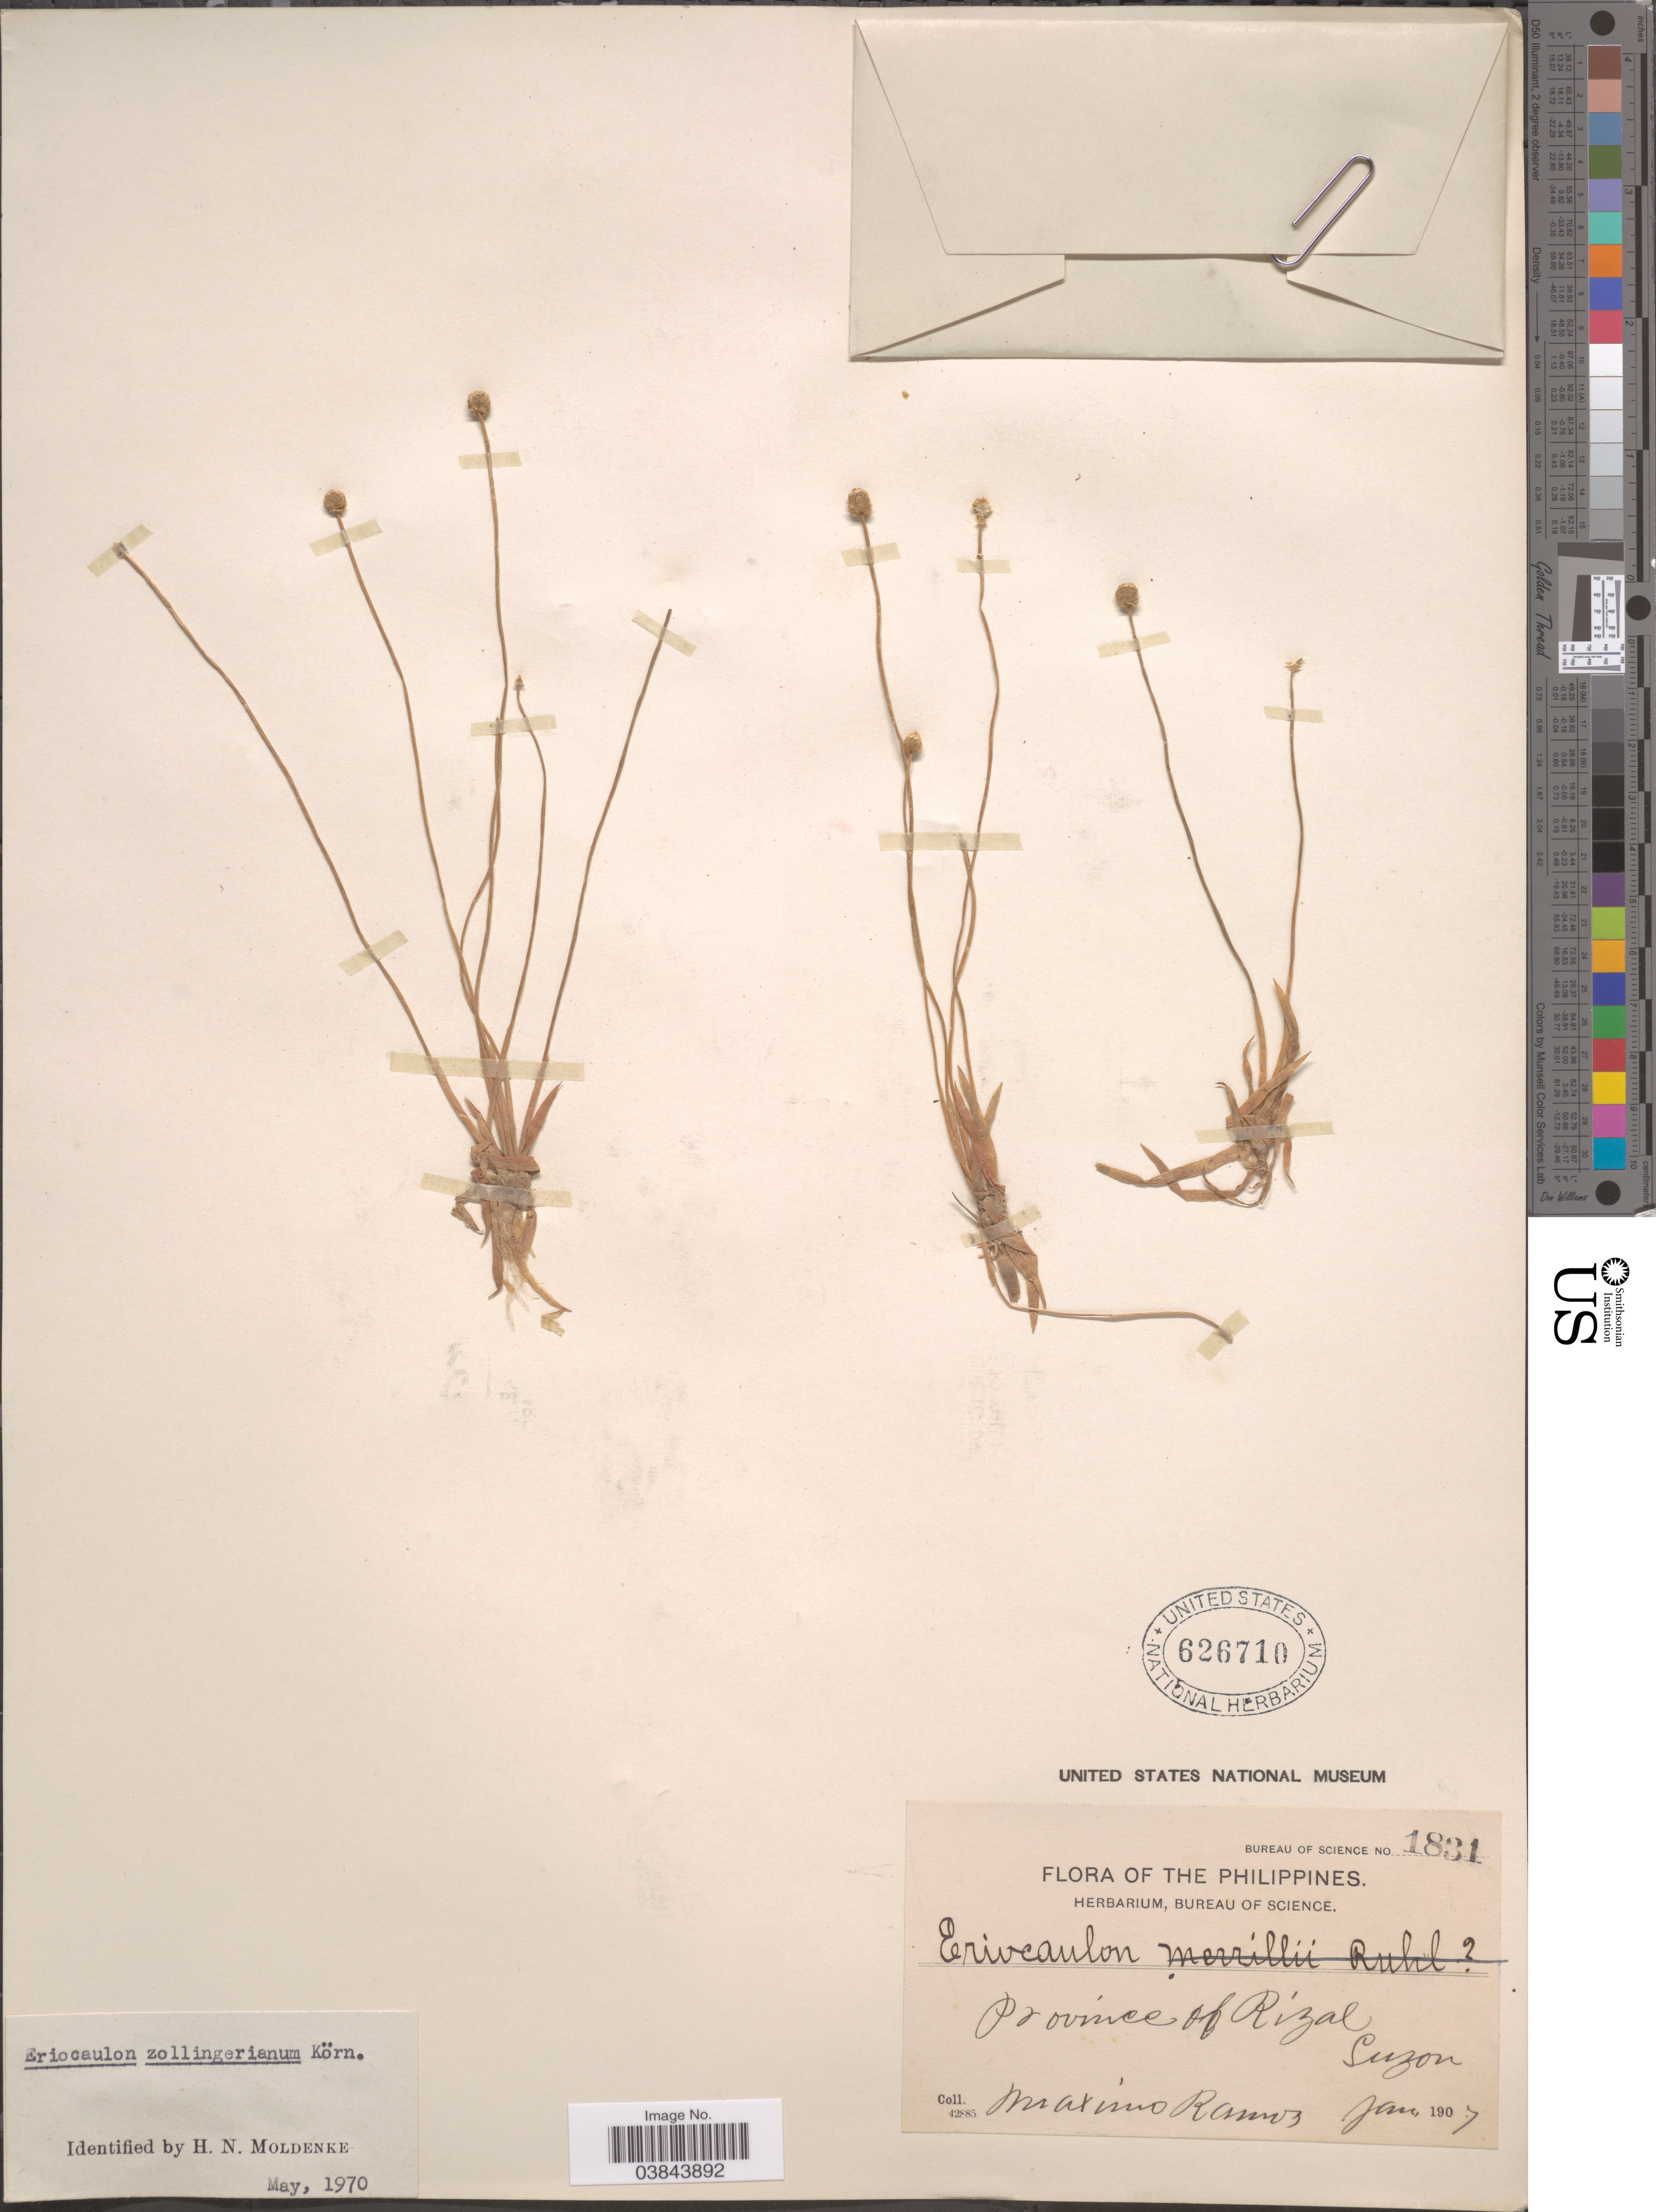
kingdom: Plantae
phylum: Tracheophyta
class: Liliopsida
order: Poales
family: Eriocaulaceae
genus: Eriocaulon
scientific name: Eriocaulon zollingerianum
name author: Körn.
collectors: M. Ramos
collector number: Bureau of Science 1831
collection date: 1907-01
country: Philippines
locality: Province of Rizal, Luzon.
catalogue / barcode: US 626710